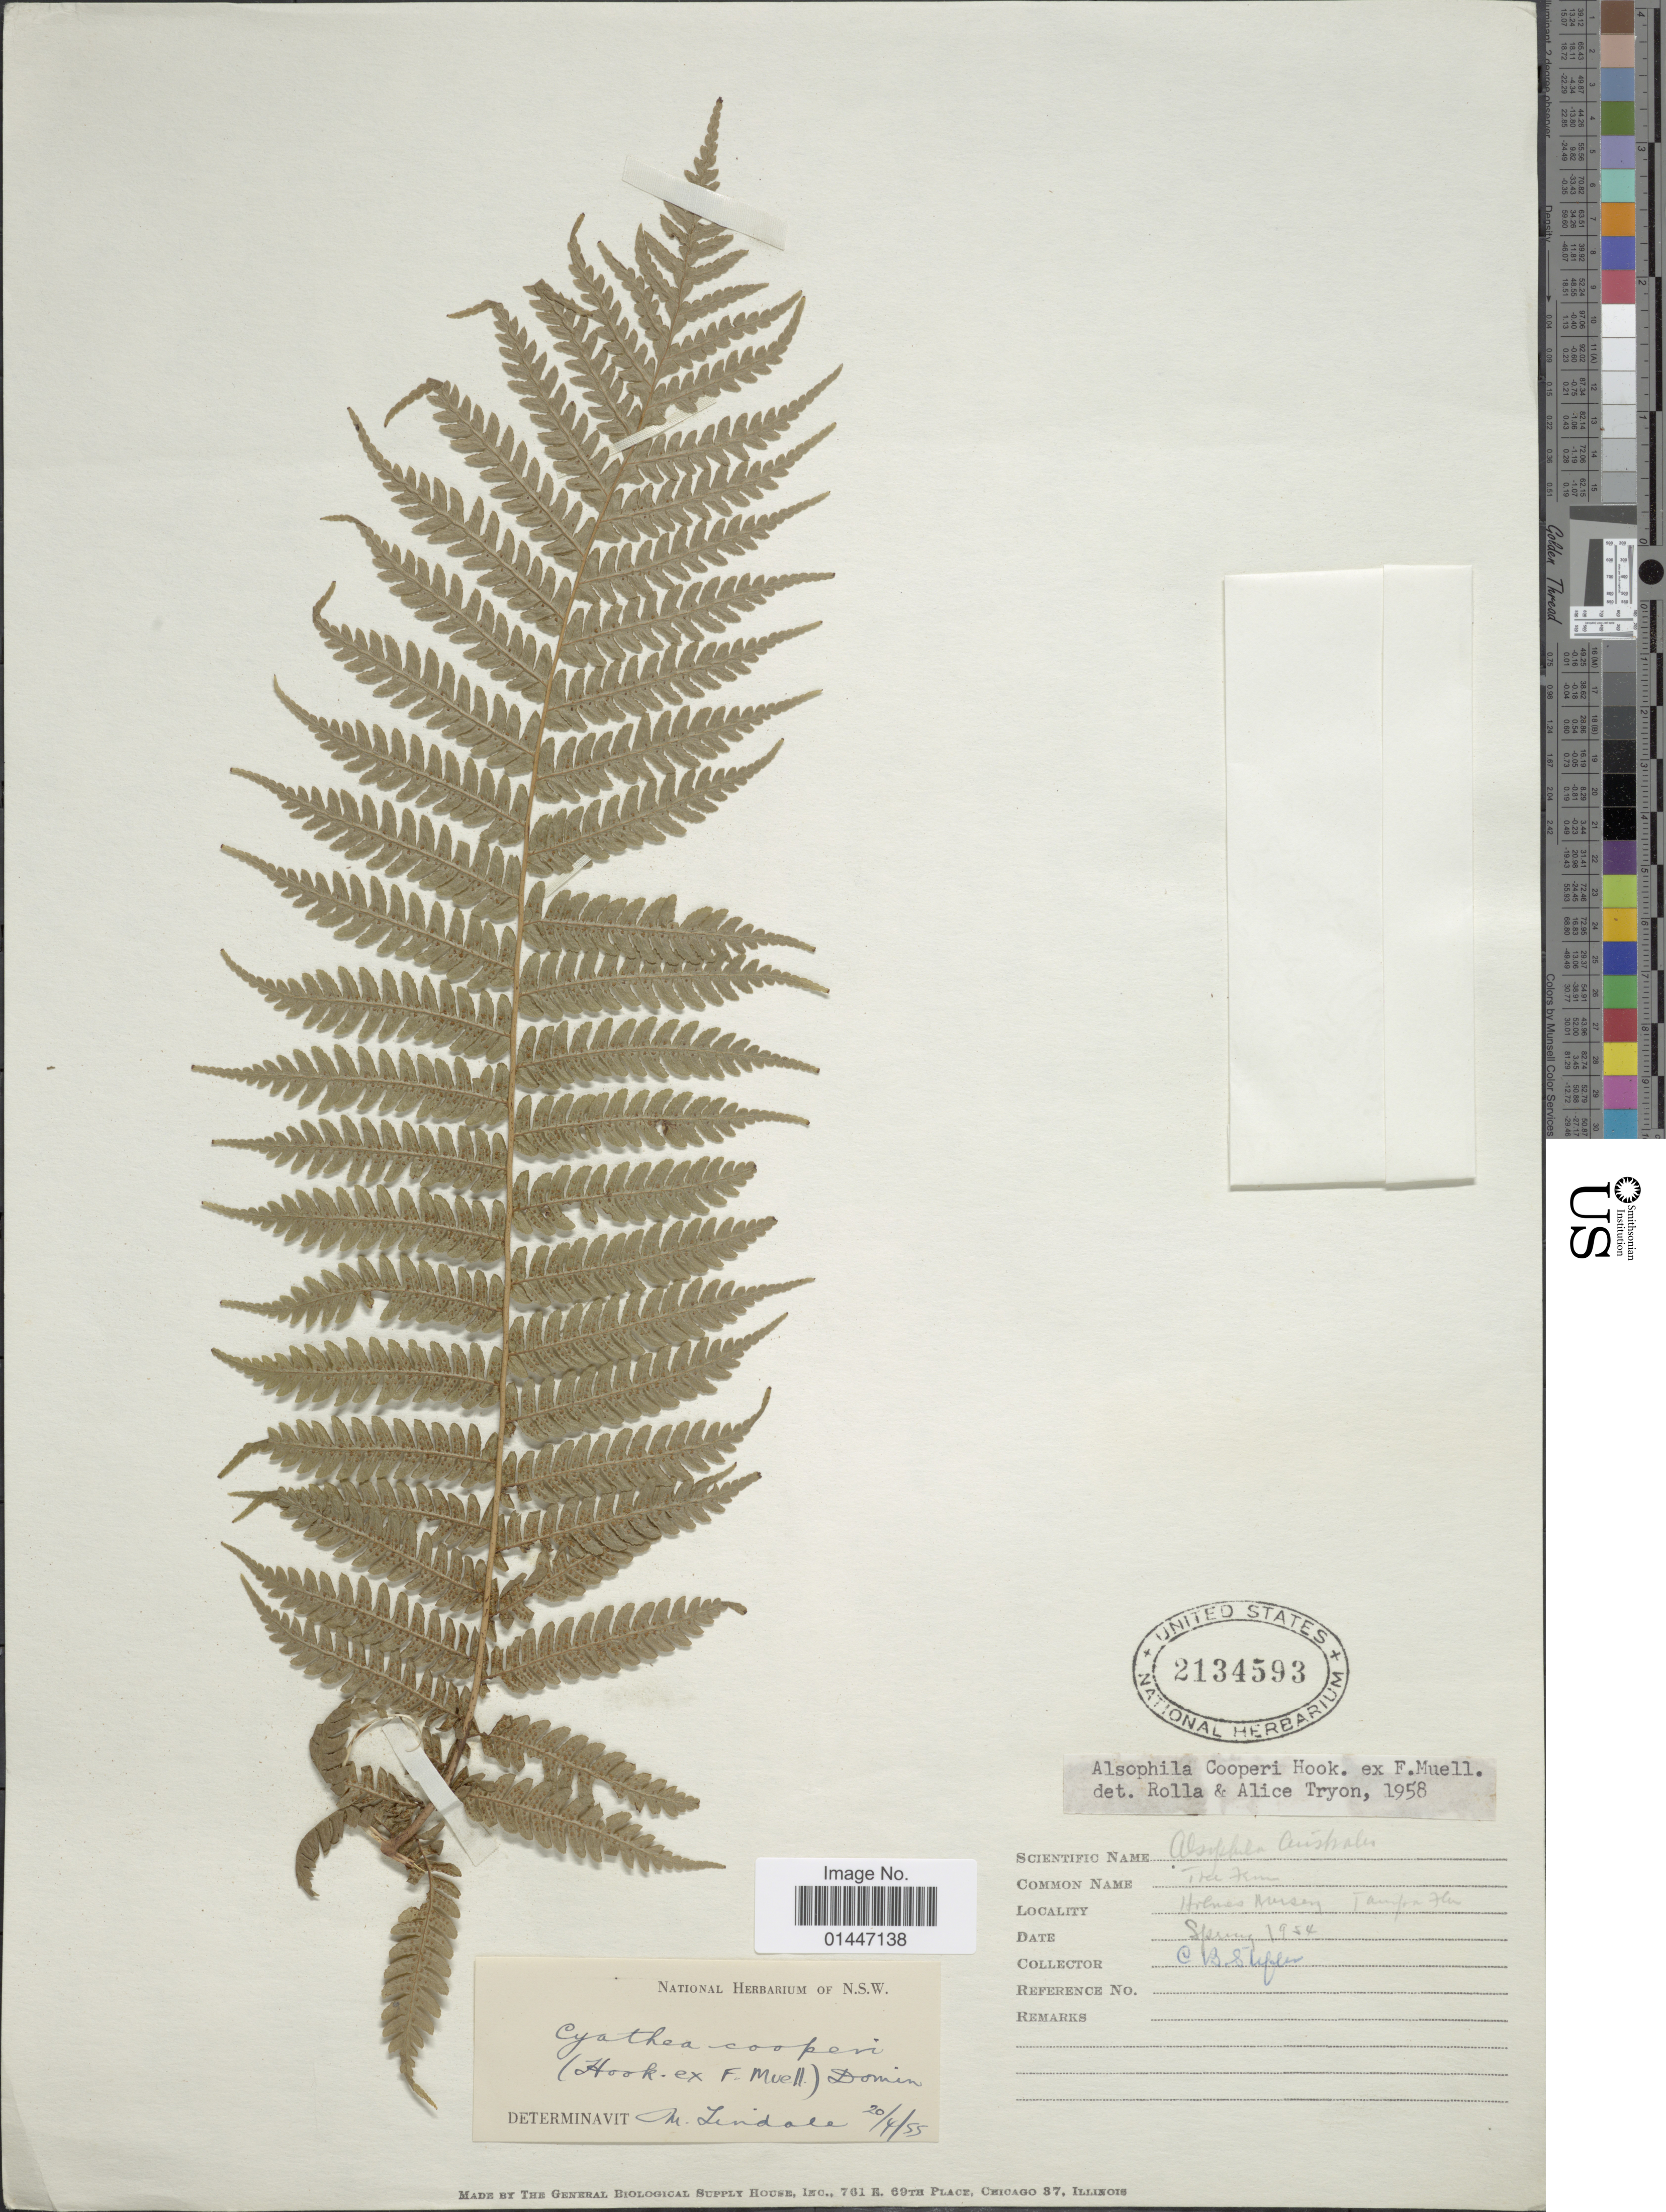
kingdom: Plantae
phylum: Tracheophyta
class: Polypodiopsida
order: Cyatheales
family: Cyatheaceae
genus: Sphaeropteris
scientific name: Sphaeropteris cooperi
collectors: C. Stifler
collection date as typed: Spring 1954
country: United States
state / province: Florida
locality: Holmes Nursery, Tampa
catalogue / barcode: US 2134593